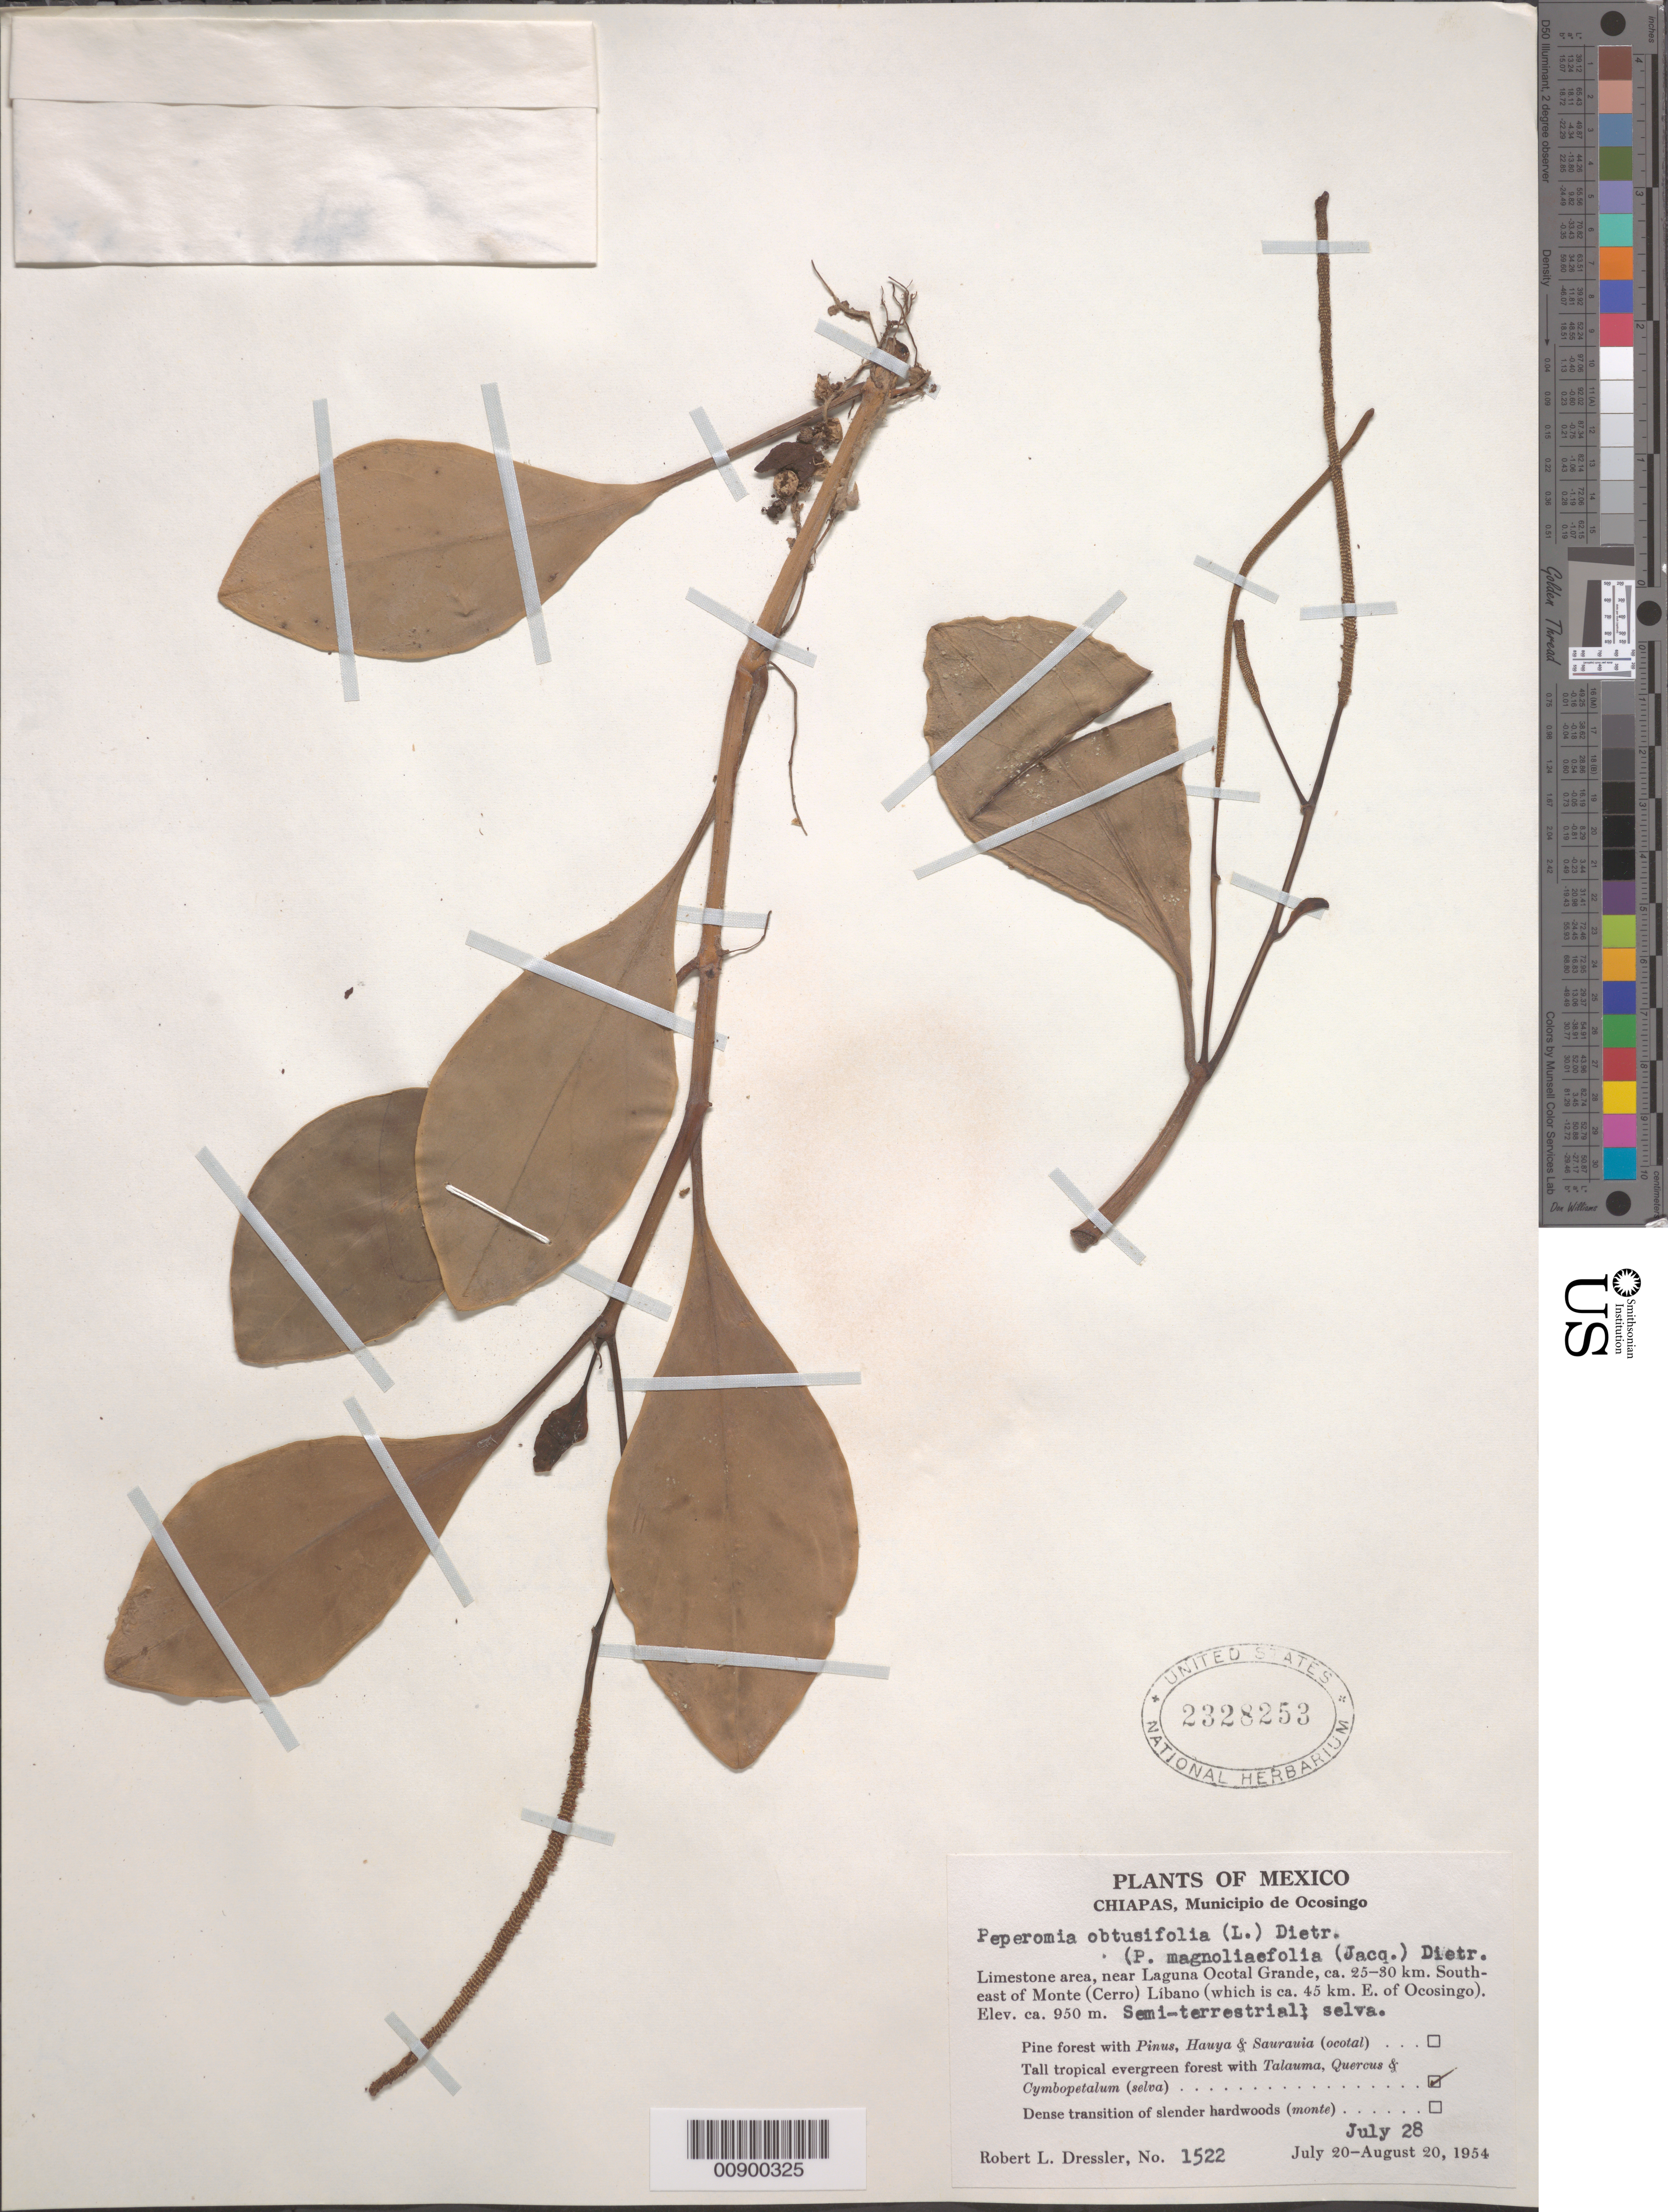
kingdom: Plantae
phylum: Tracheophyta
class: Magnoliopsida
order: Piperales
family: Piperaceae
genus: Peperomia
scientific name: Peperomia obtusifolia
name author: (L.) A. Dietr.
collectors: R. Dressler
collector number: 1522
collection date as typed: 28 Jul 1954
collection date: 1954-07-28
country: Mexico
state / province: Chiapas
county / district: Ocosingo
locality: Chiapas, Municipio de Ocosingo, limestone area, near Laguna Ocotal Grande, ca. 25-30 km. Southeast of Monte (Cerro) Líbano (which is ca. 45 km. E. of Ocosingo).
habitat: Semi-terrestrial. Tall tropical evergreen forest with Talauma, Quercus & Cymbopetalum (selva).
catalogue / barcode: US 2328253